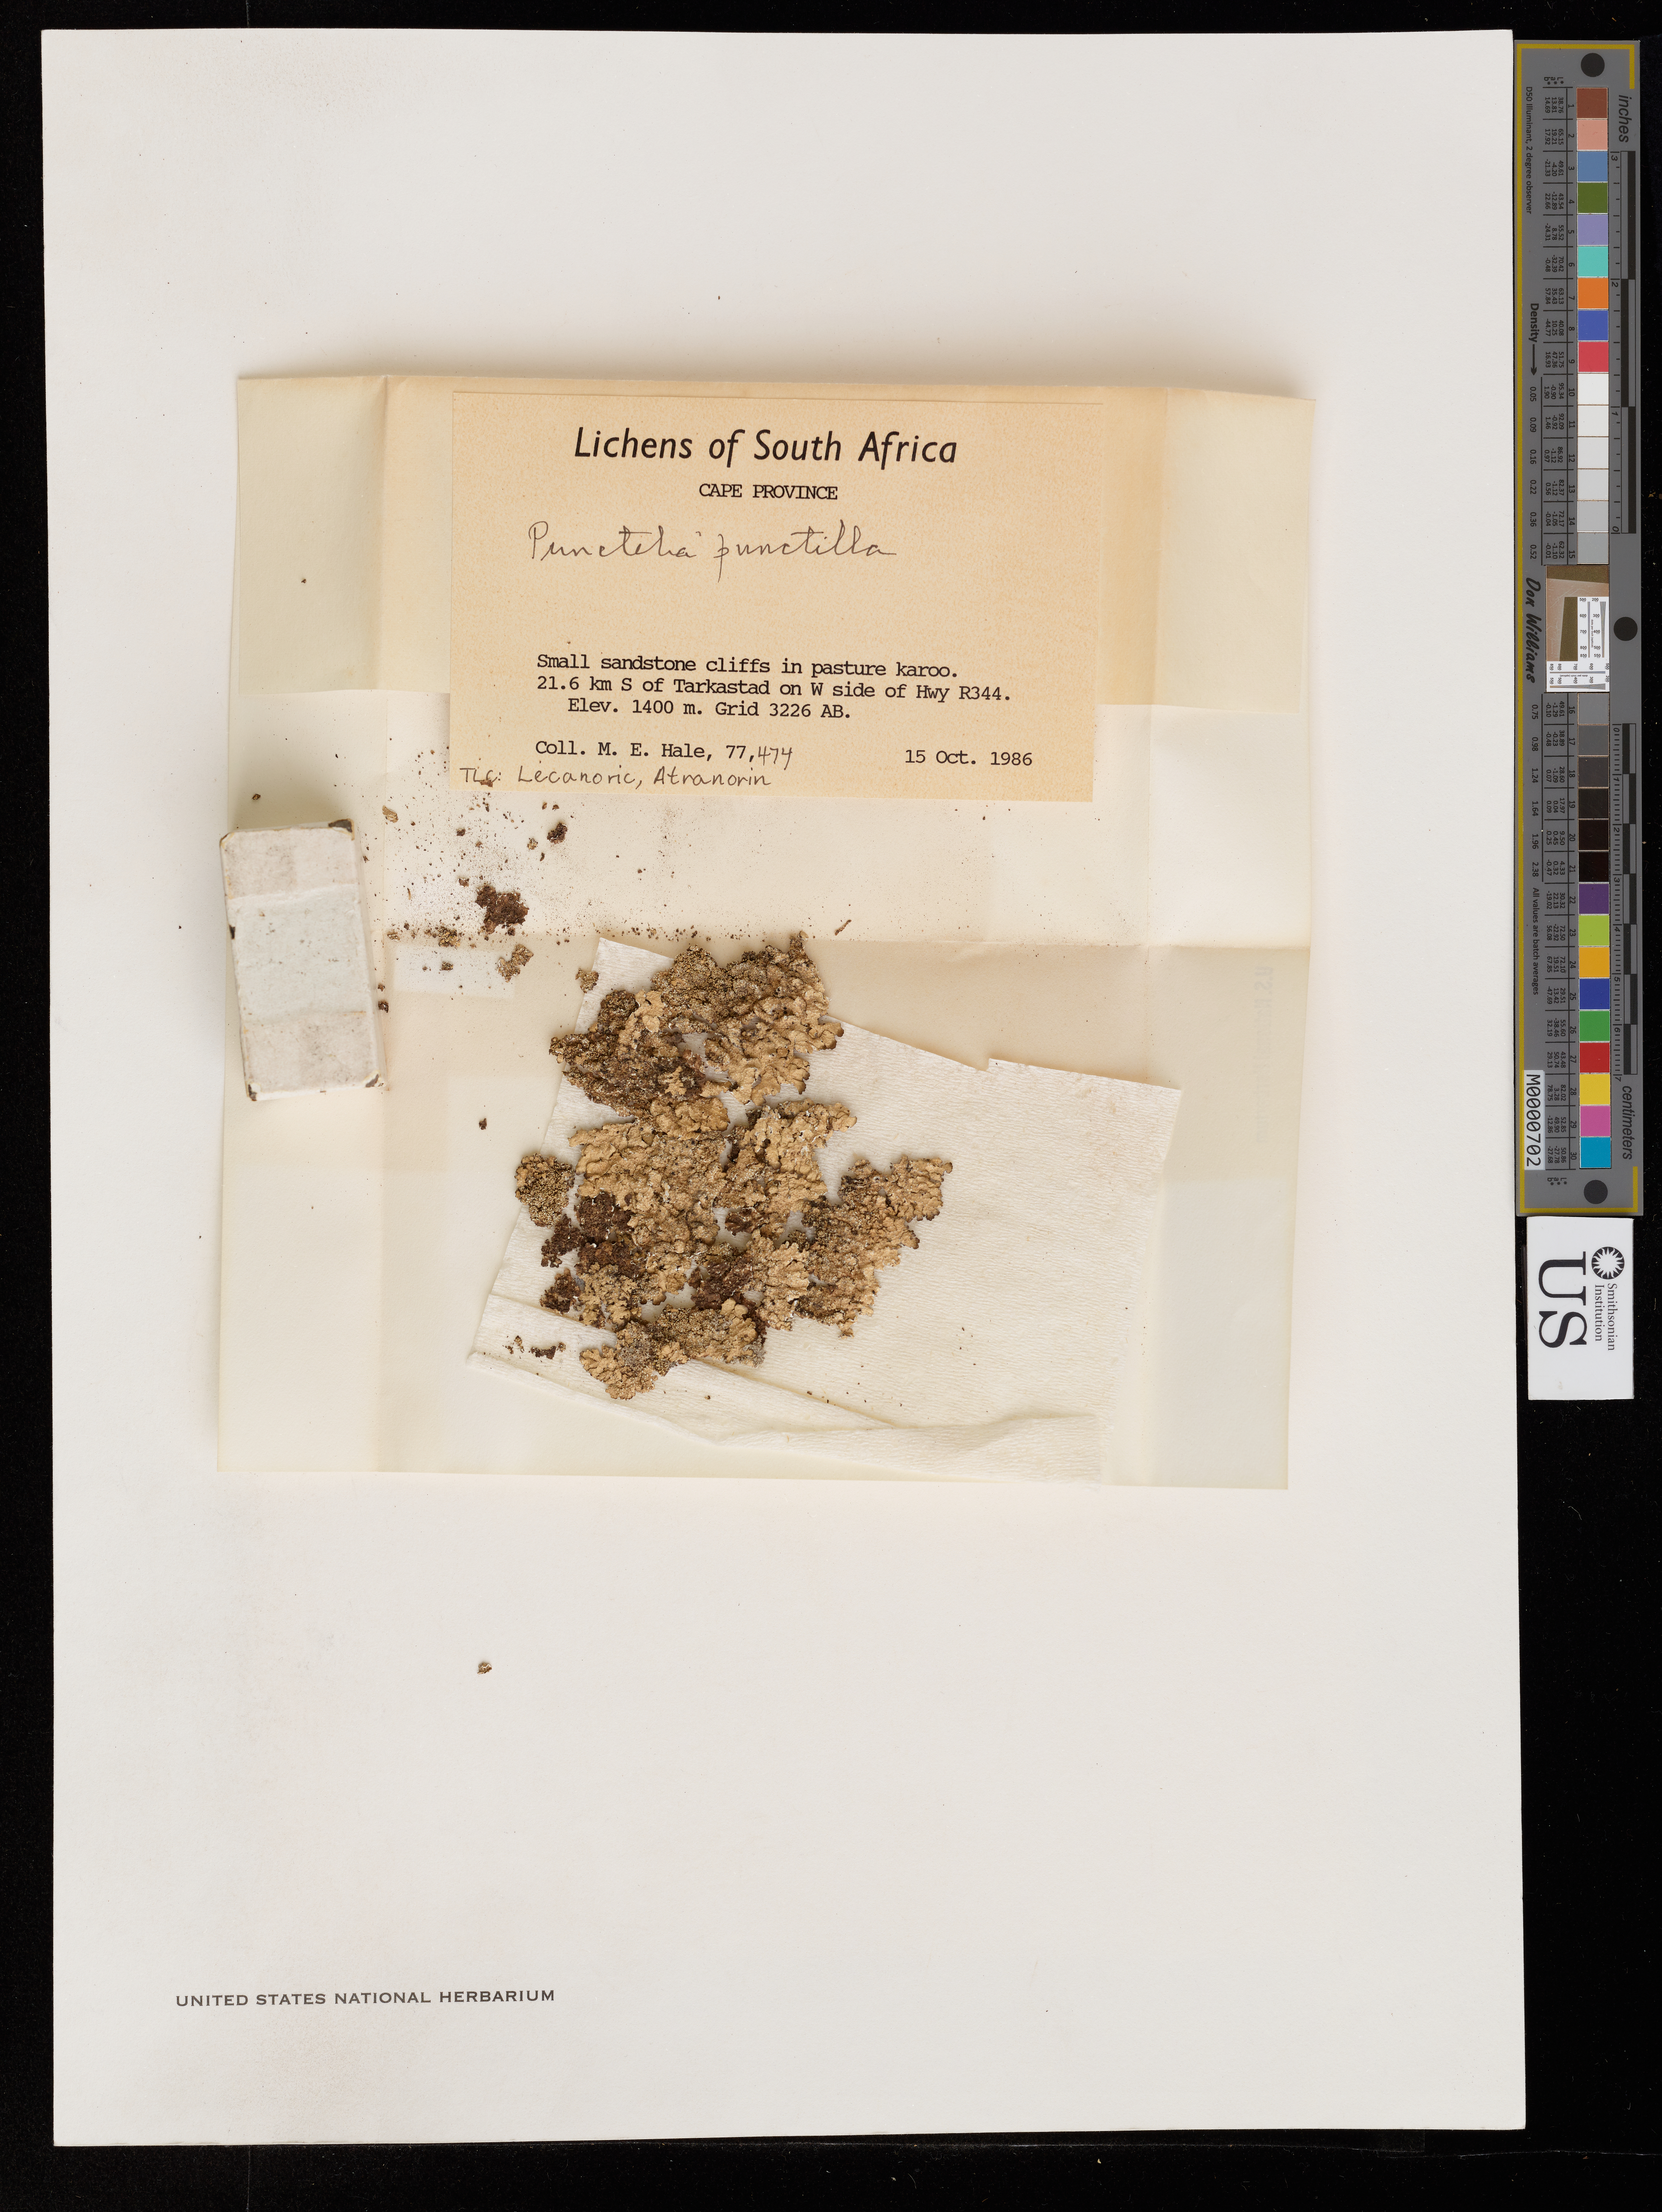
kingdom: Fungi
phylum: Ascomycota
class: Lecanoromycetes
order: Lecanorales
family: Parmeliaceae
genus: Punctelia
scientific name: Punctelia punctilla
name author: (Hale) Krog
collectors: M. Hale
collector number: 77474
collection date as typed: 15 Oct 1986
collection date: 1986-10-15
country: South Africa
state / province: Eastern Cape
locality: Tarkstad on w side of hwy r344, 21.6 km s of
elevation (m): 1400